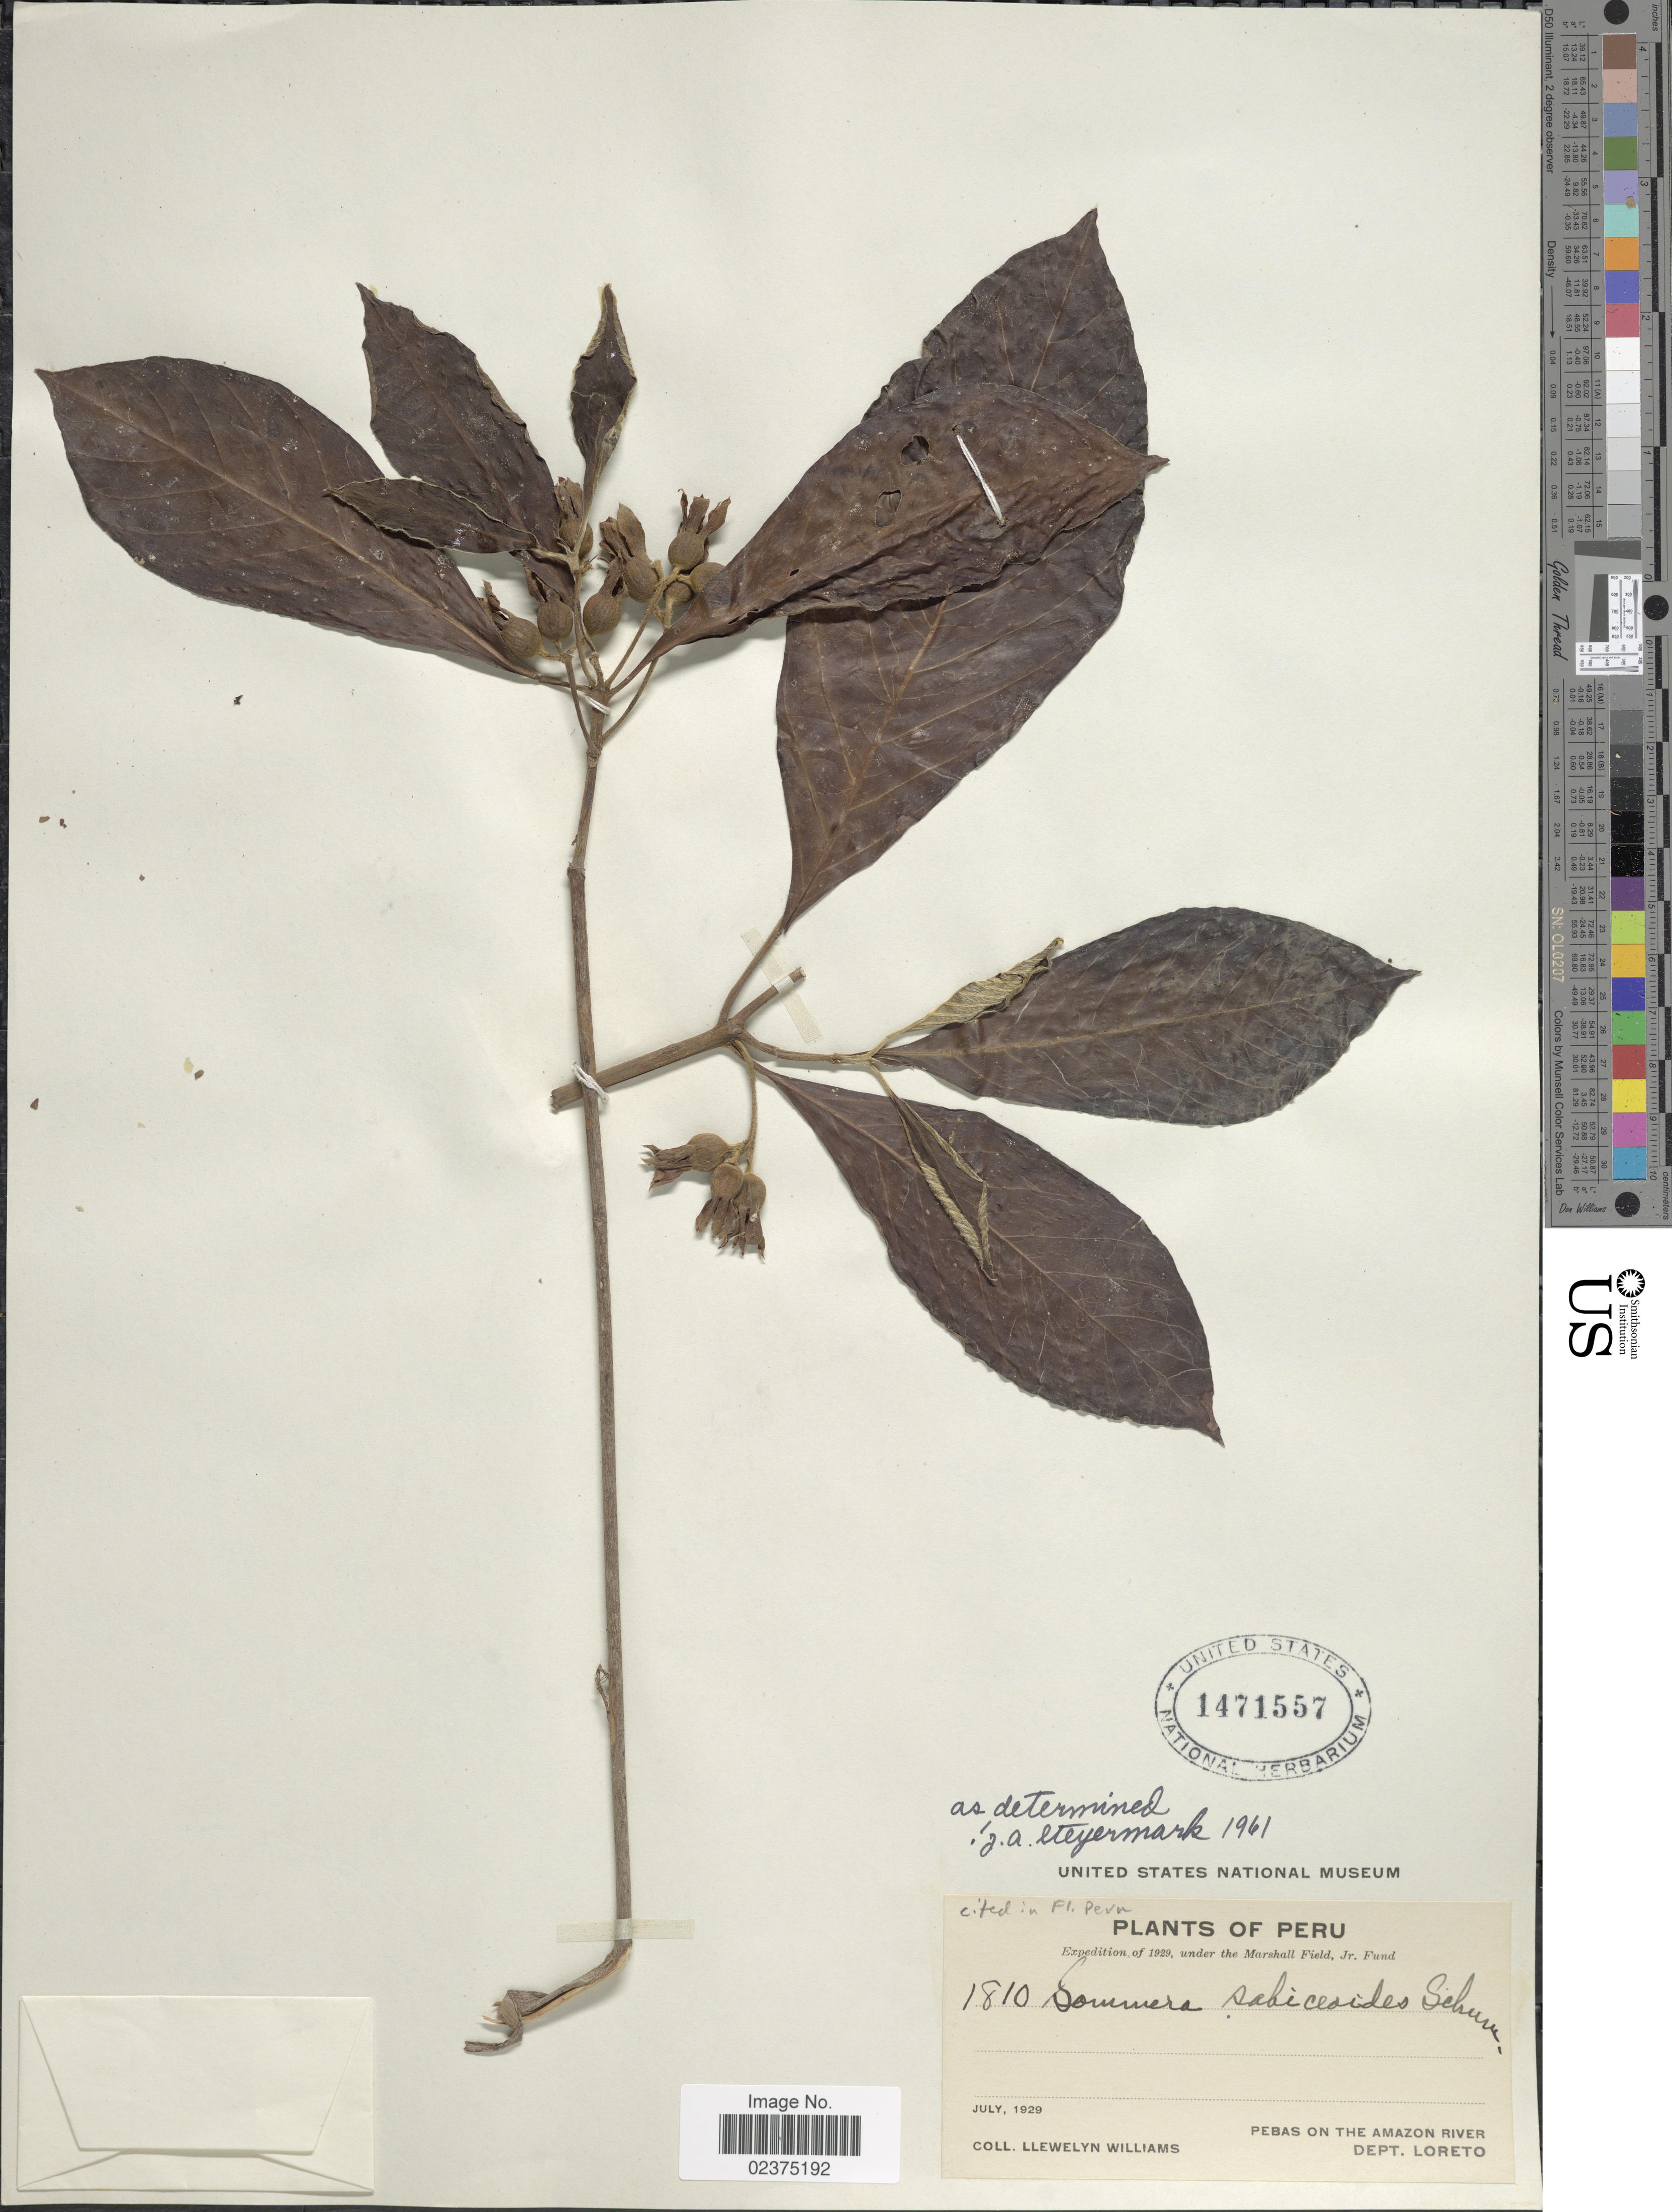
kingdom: Plantae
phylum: Tracheophyta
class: Magnoliopsida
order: Gentianales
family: Rubiaceae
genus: Sommera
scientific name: Sommera sabiceoides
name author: K. Schum.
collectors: Ll. Williams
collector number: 1810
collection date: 1929-07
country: Peru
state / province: Loreto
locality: Pebas on The Amazon River Dept. Loreto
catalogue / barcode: US 1471557